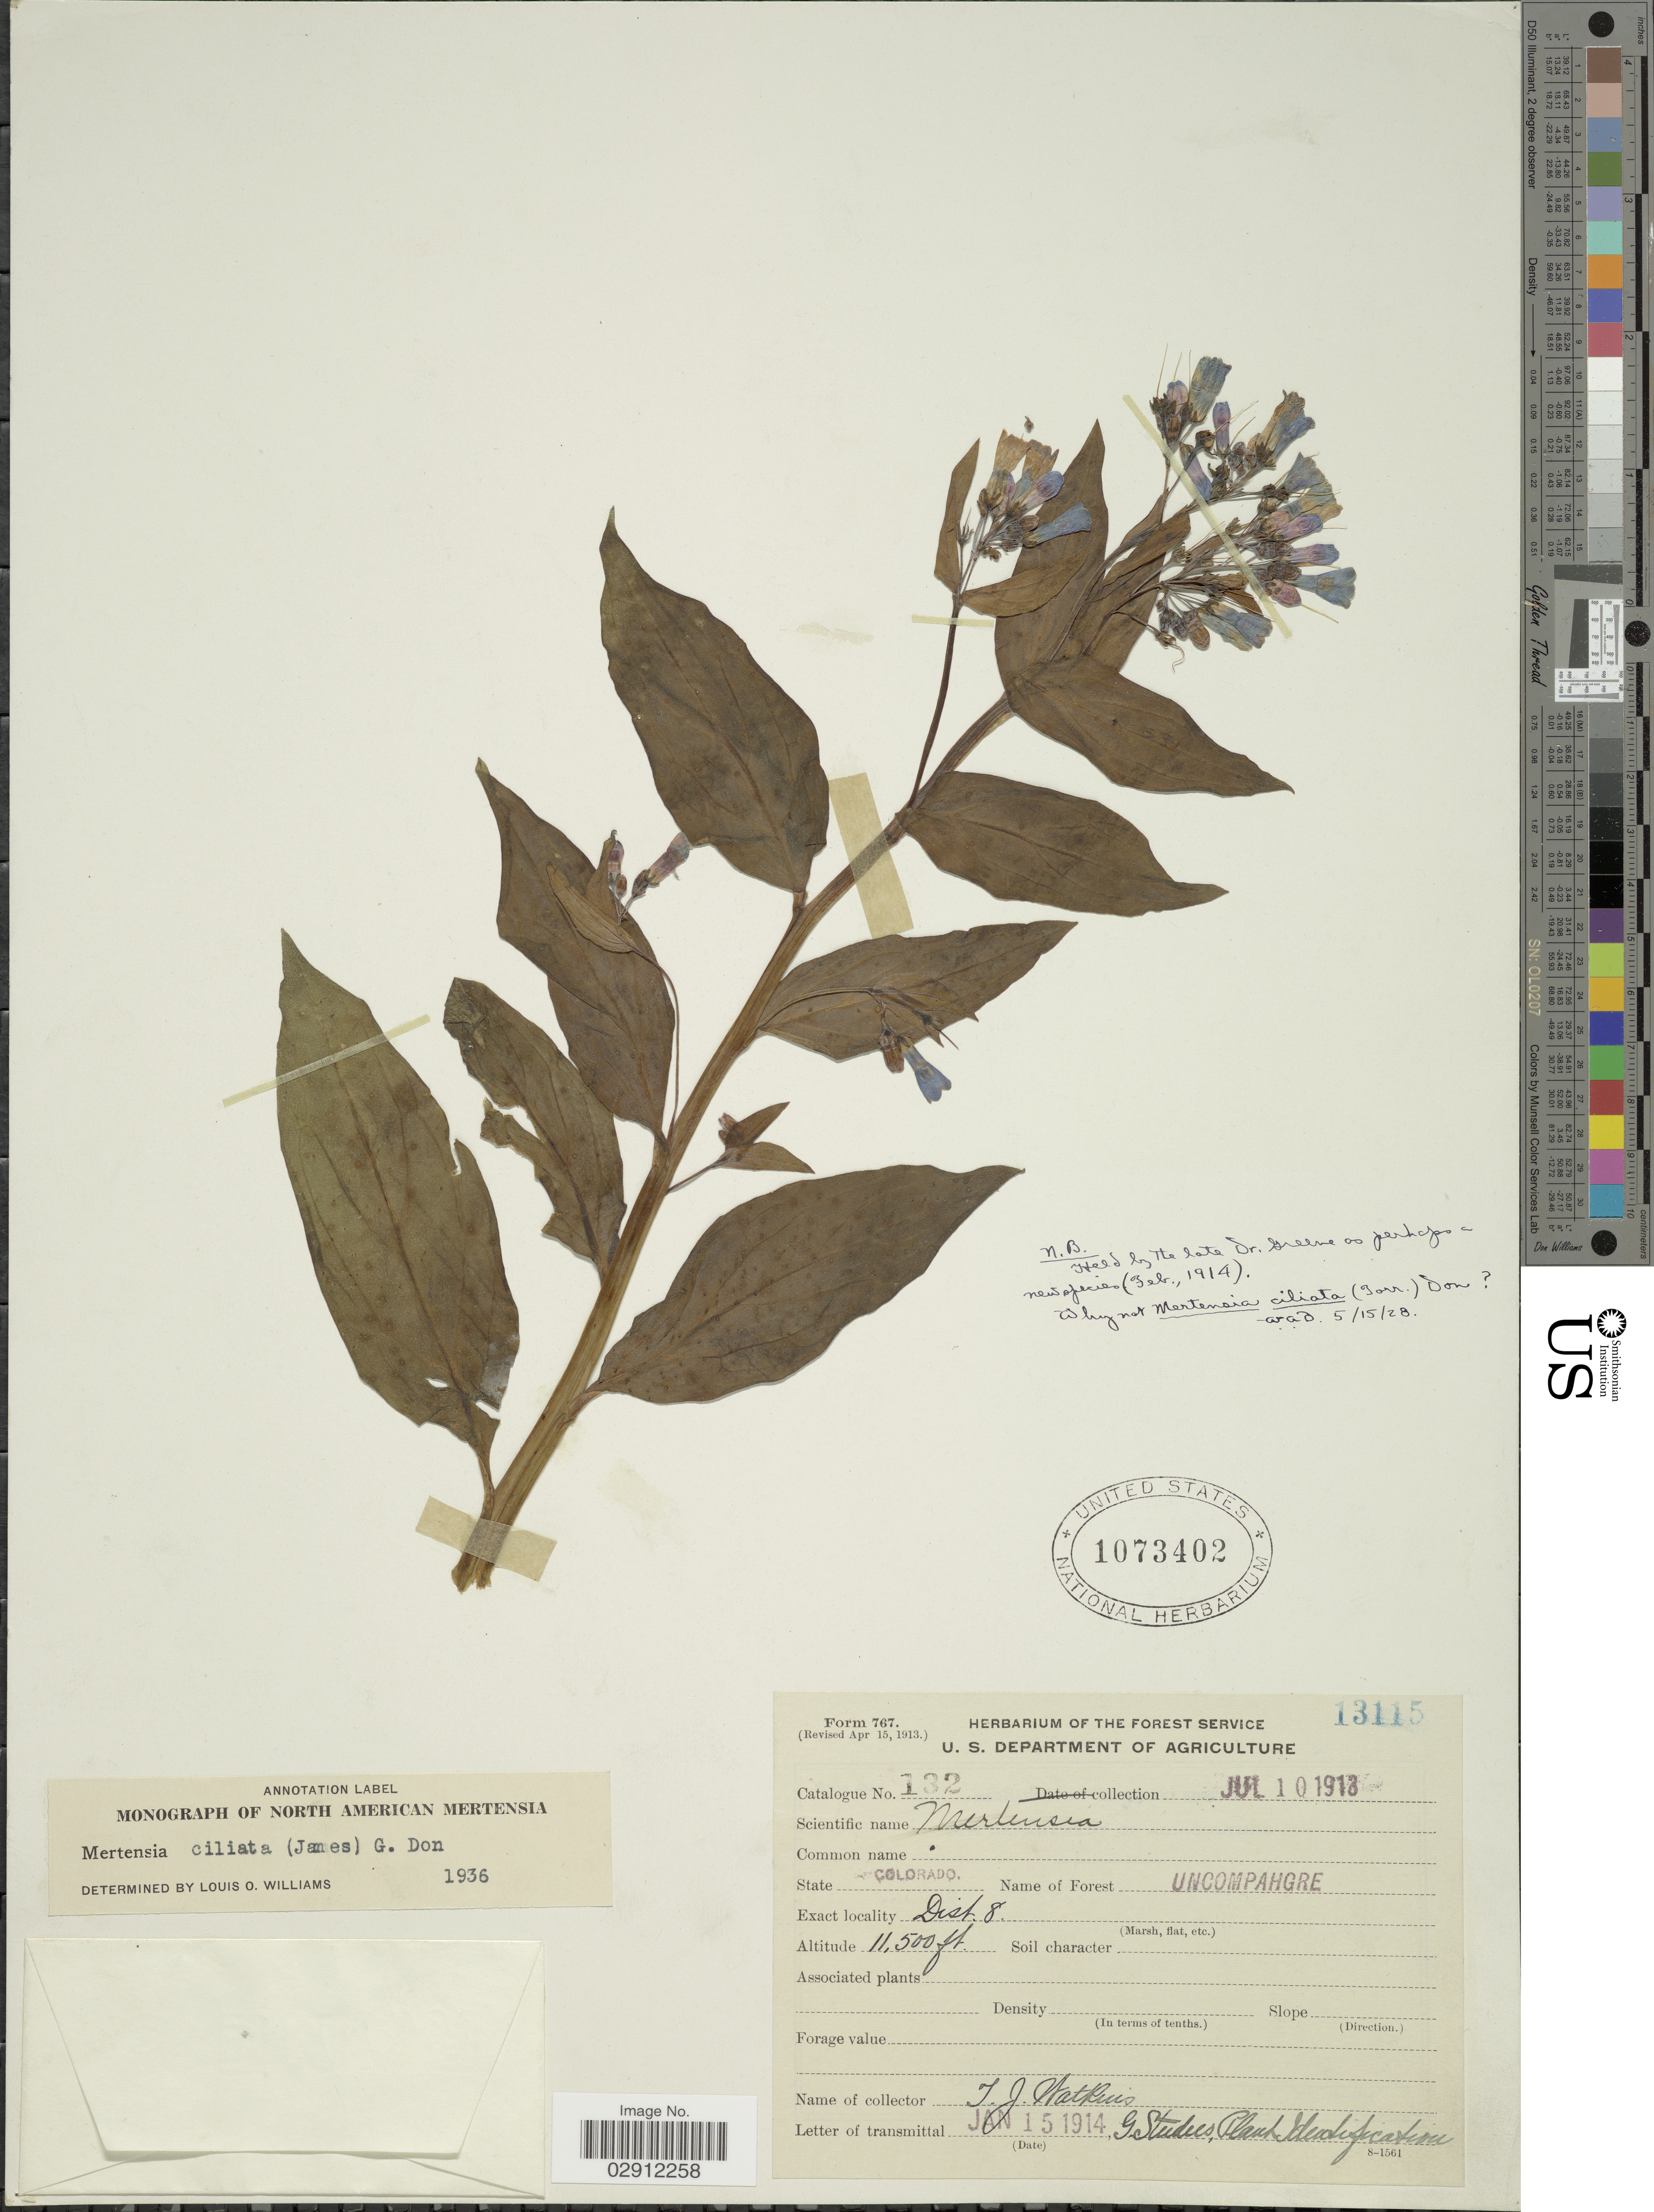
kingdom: Plantae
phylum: Tracheophyta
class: Magnoliopsida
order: Boraginales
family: Boraginaceae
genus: Mertensia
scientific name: Mertensia ciliata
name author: (James) G. Don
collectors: I. Watkins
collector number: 132/13115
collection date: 1913-07-10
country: United States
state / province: Colorado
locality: Dist. 8.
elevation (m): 3505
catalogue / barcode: US 1073402